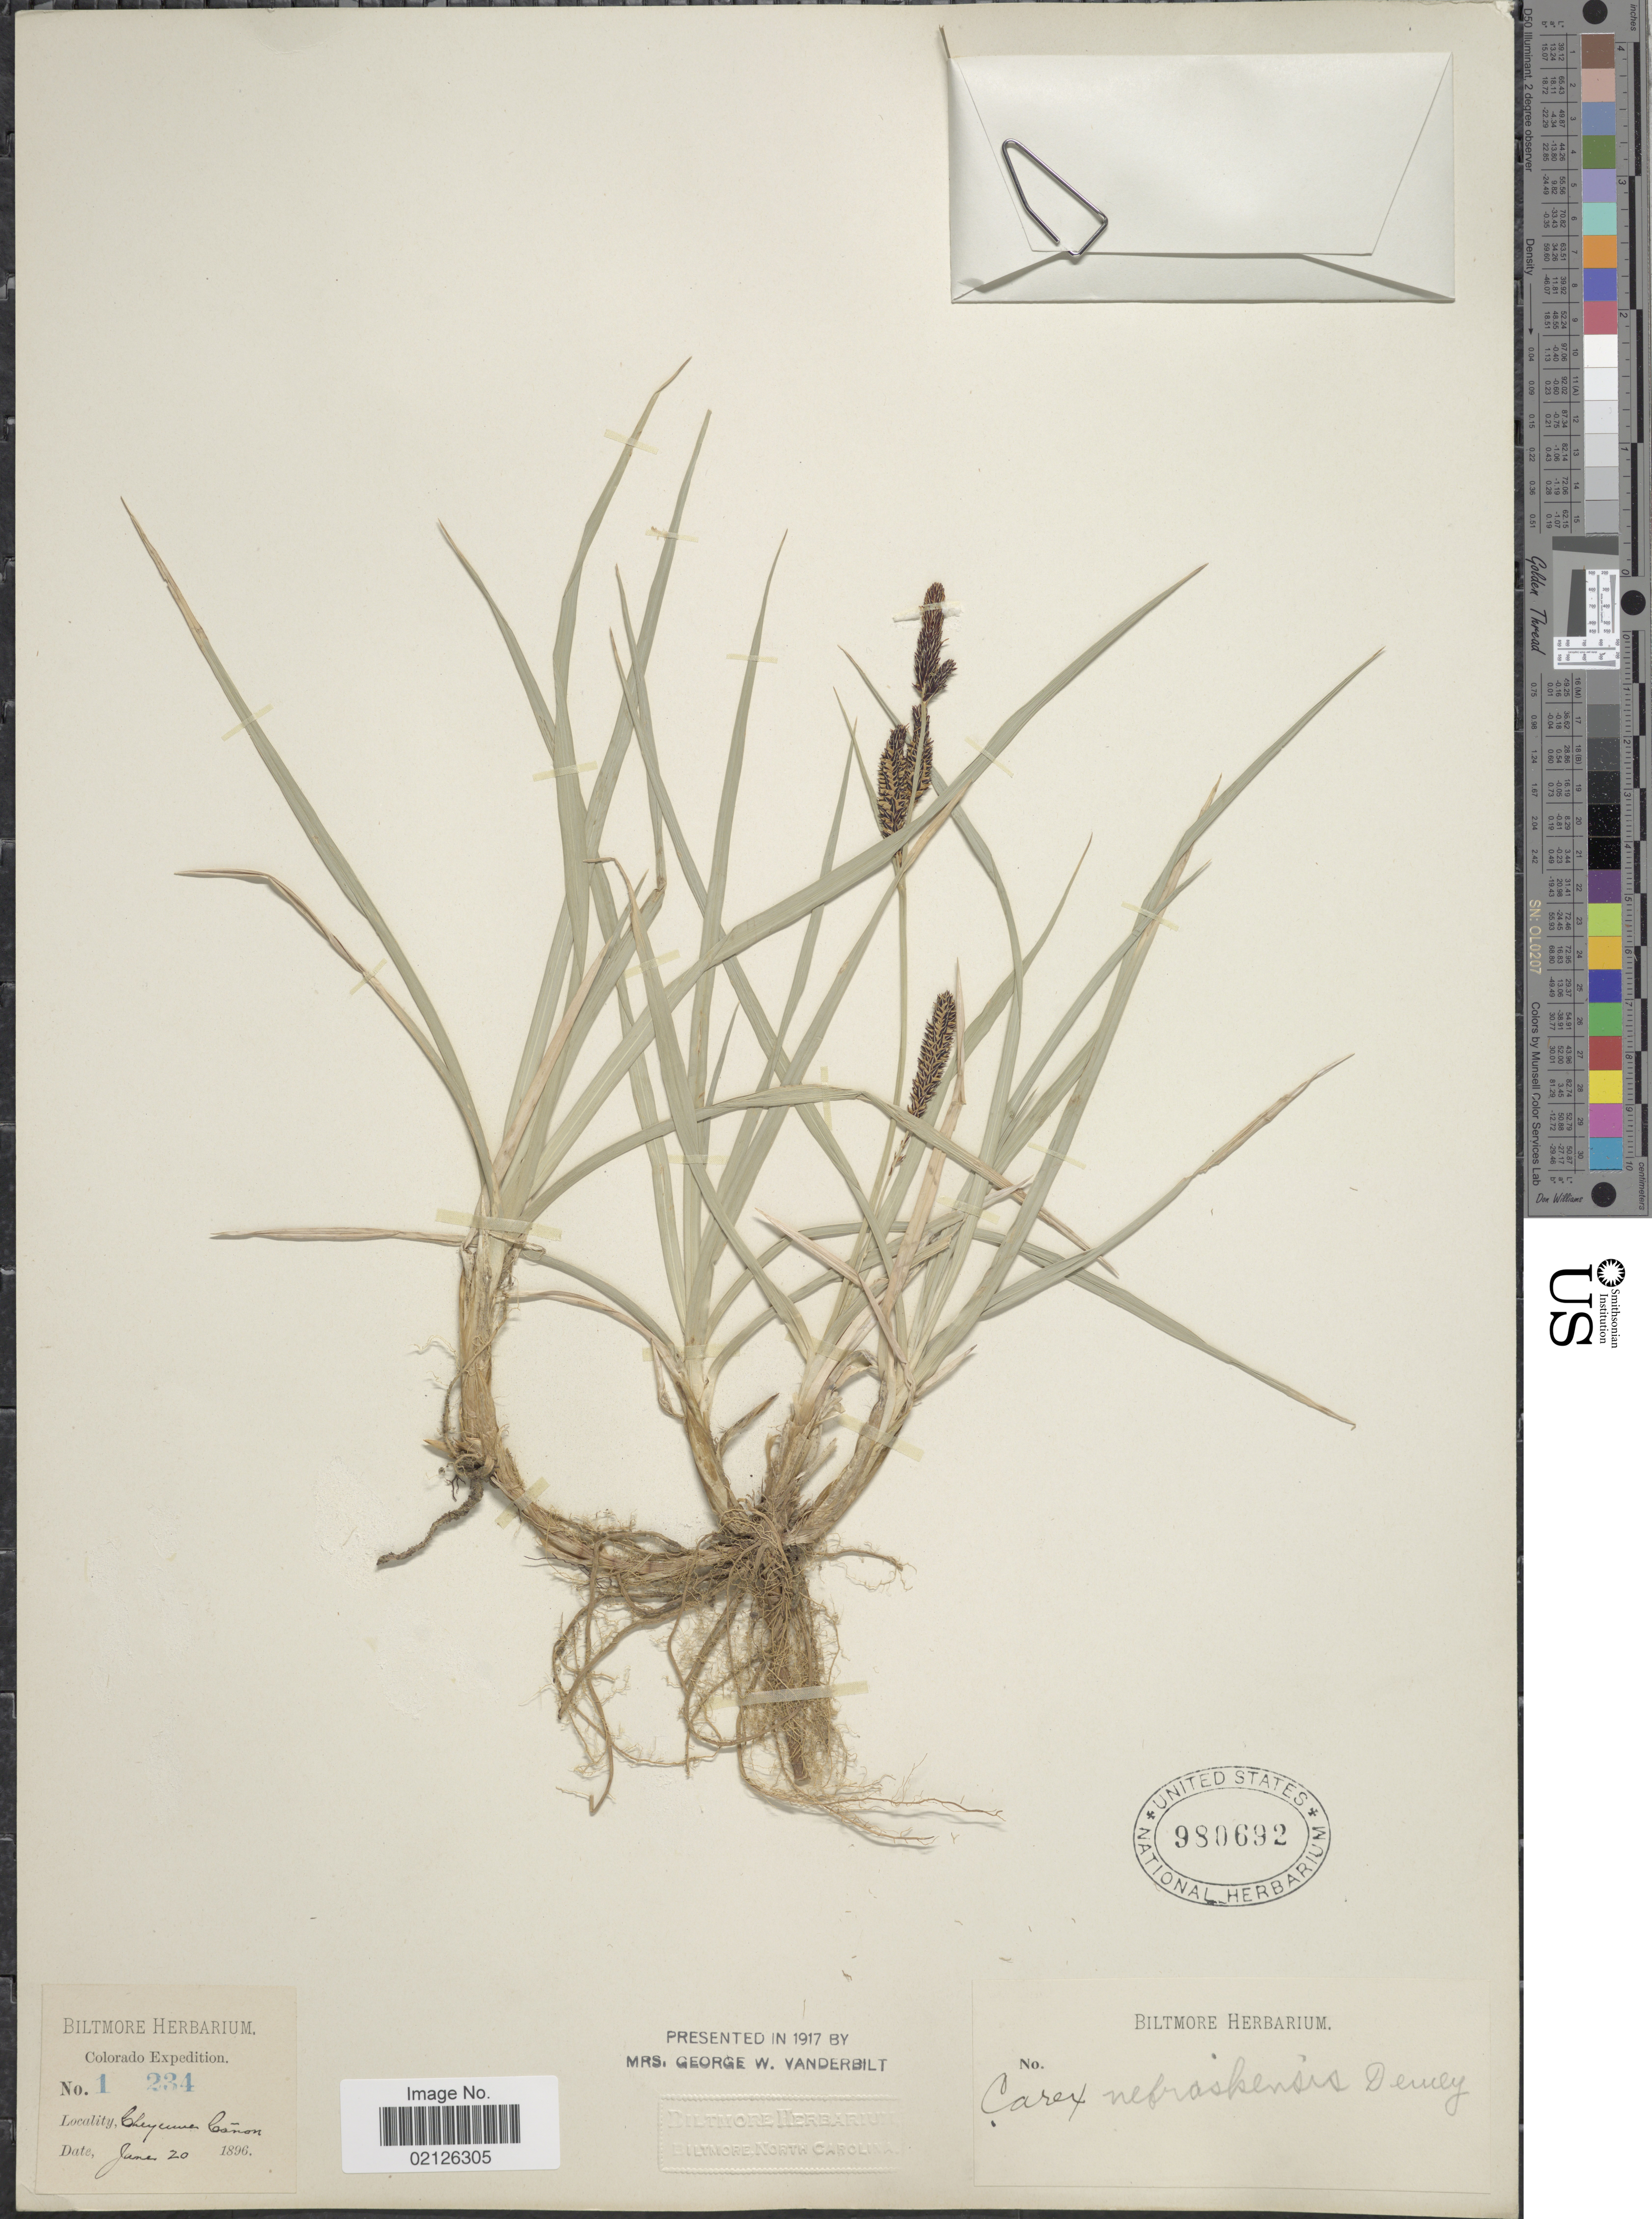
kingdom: Plantae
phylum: Tracheophyta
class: Liliopsida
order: Poales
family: Cyperaceae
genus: Carex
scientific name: Carex nebrascensis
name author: Dewey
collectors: ex herb. Biltmore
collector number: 1234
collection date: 1896-06-20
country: United States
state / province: Colorado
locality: Cheyenne Cañon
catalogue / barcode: US 980692